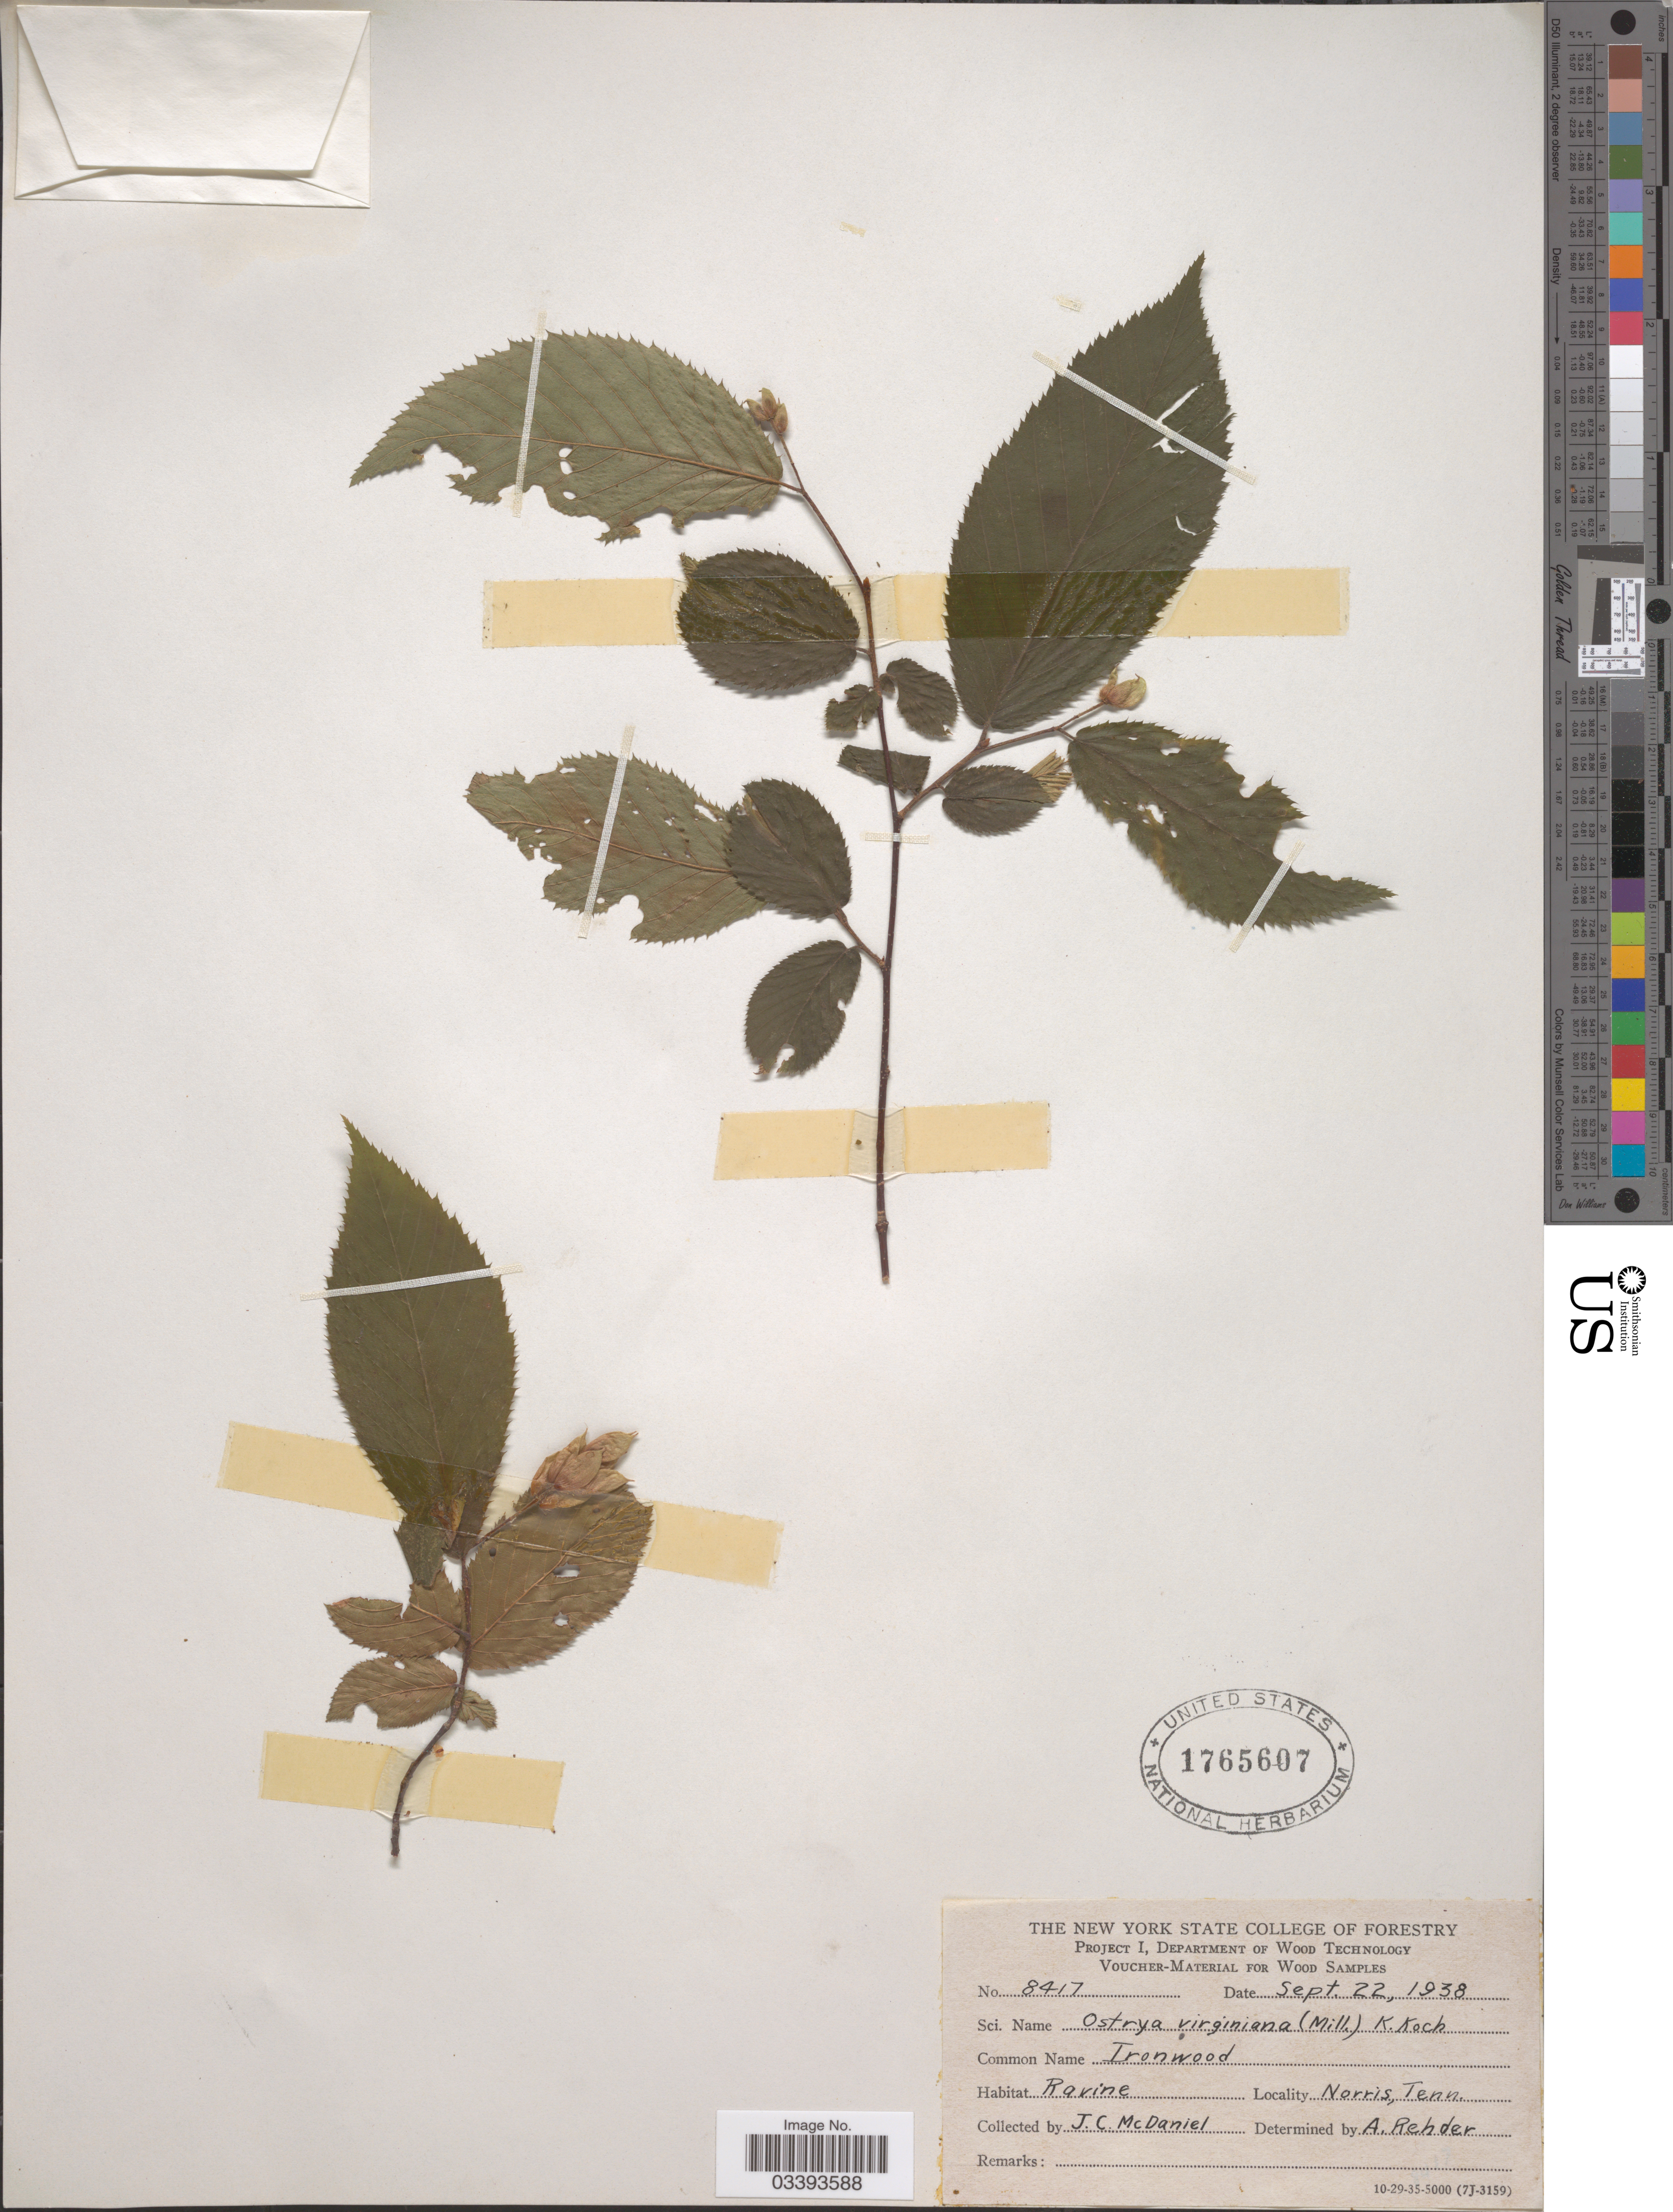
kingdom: Plantae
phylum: Tracheophyta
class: Magnoliopsida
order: Fagales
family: Betulaceae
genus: Ostrya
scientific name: Ostrya virginiana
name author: (Mill.) K. Koch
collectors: J. C. McDaniel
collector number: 8417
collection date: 1938-09-22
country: United States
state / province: Tennessee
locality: Norris, Tenn.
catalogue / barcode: US 1765607